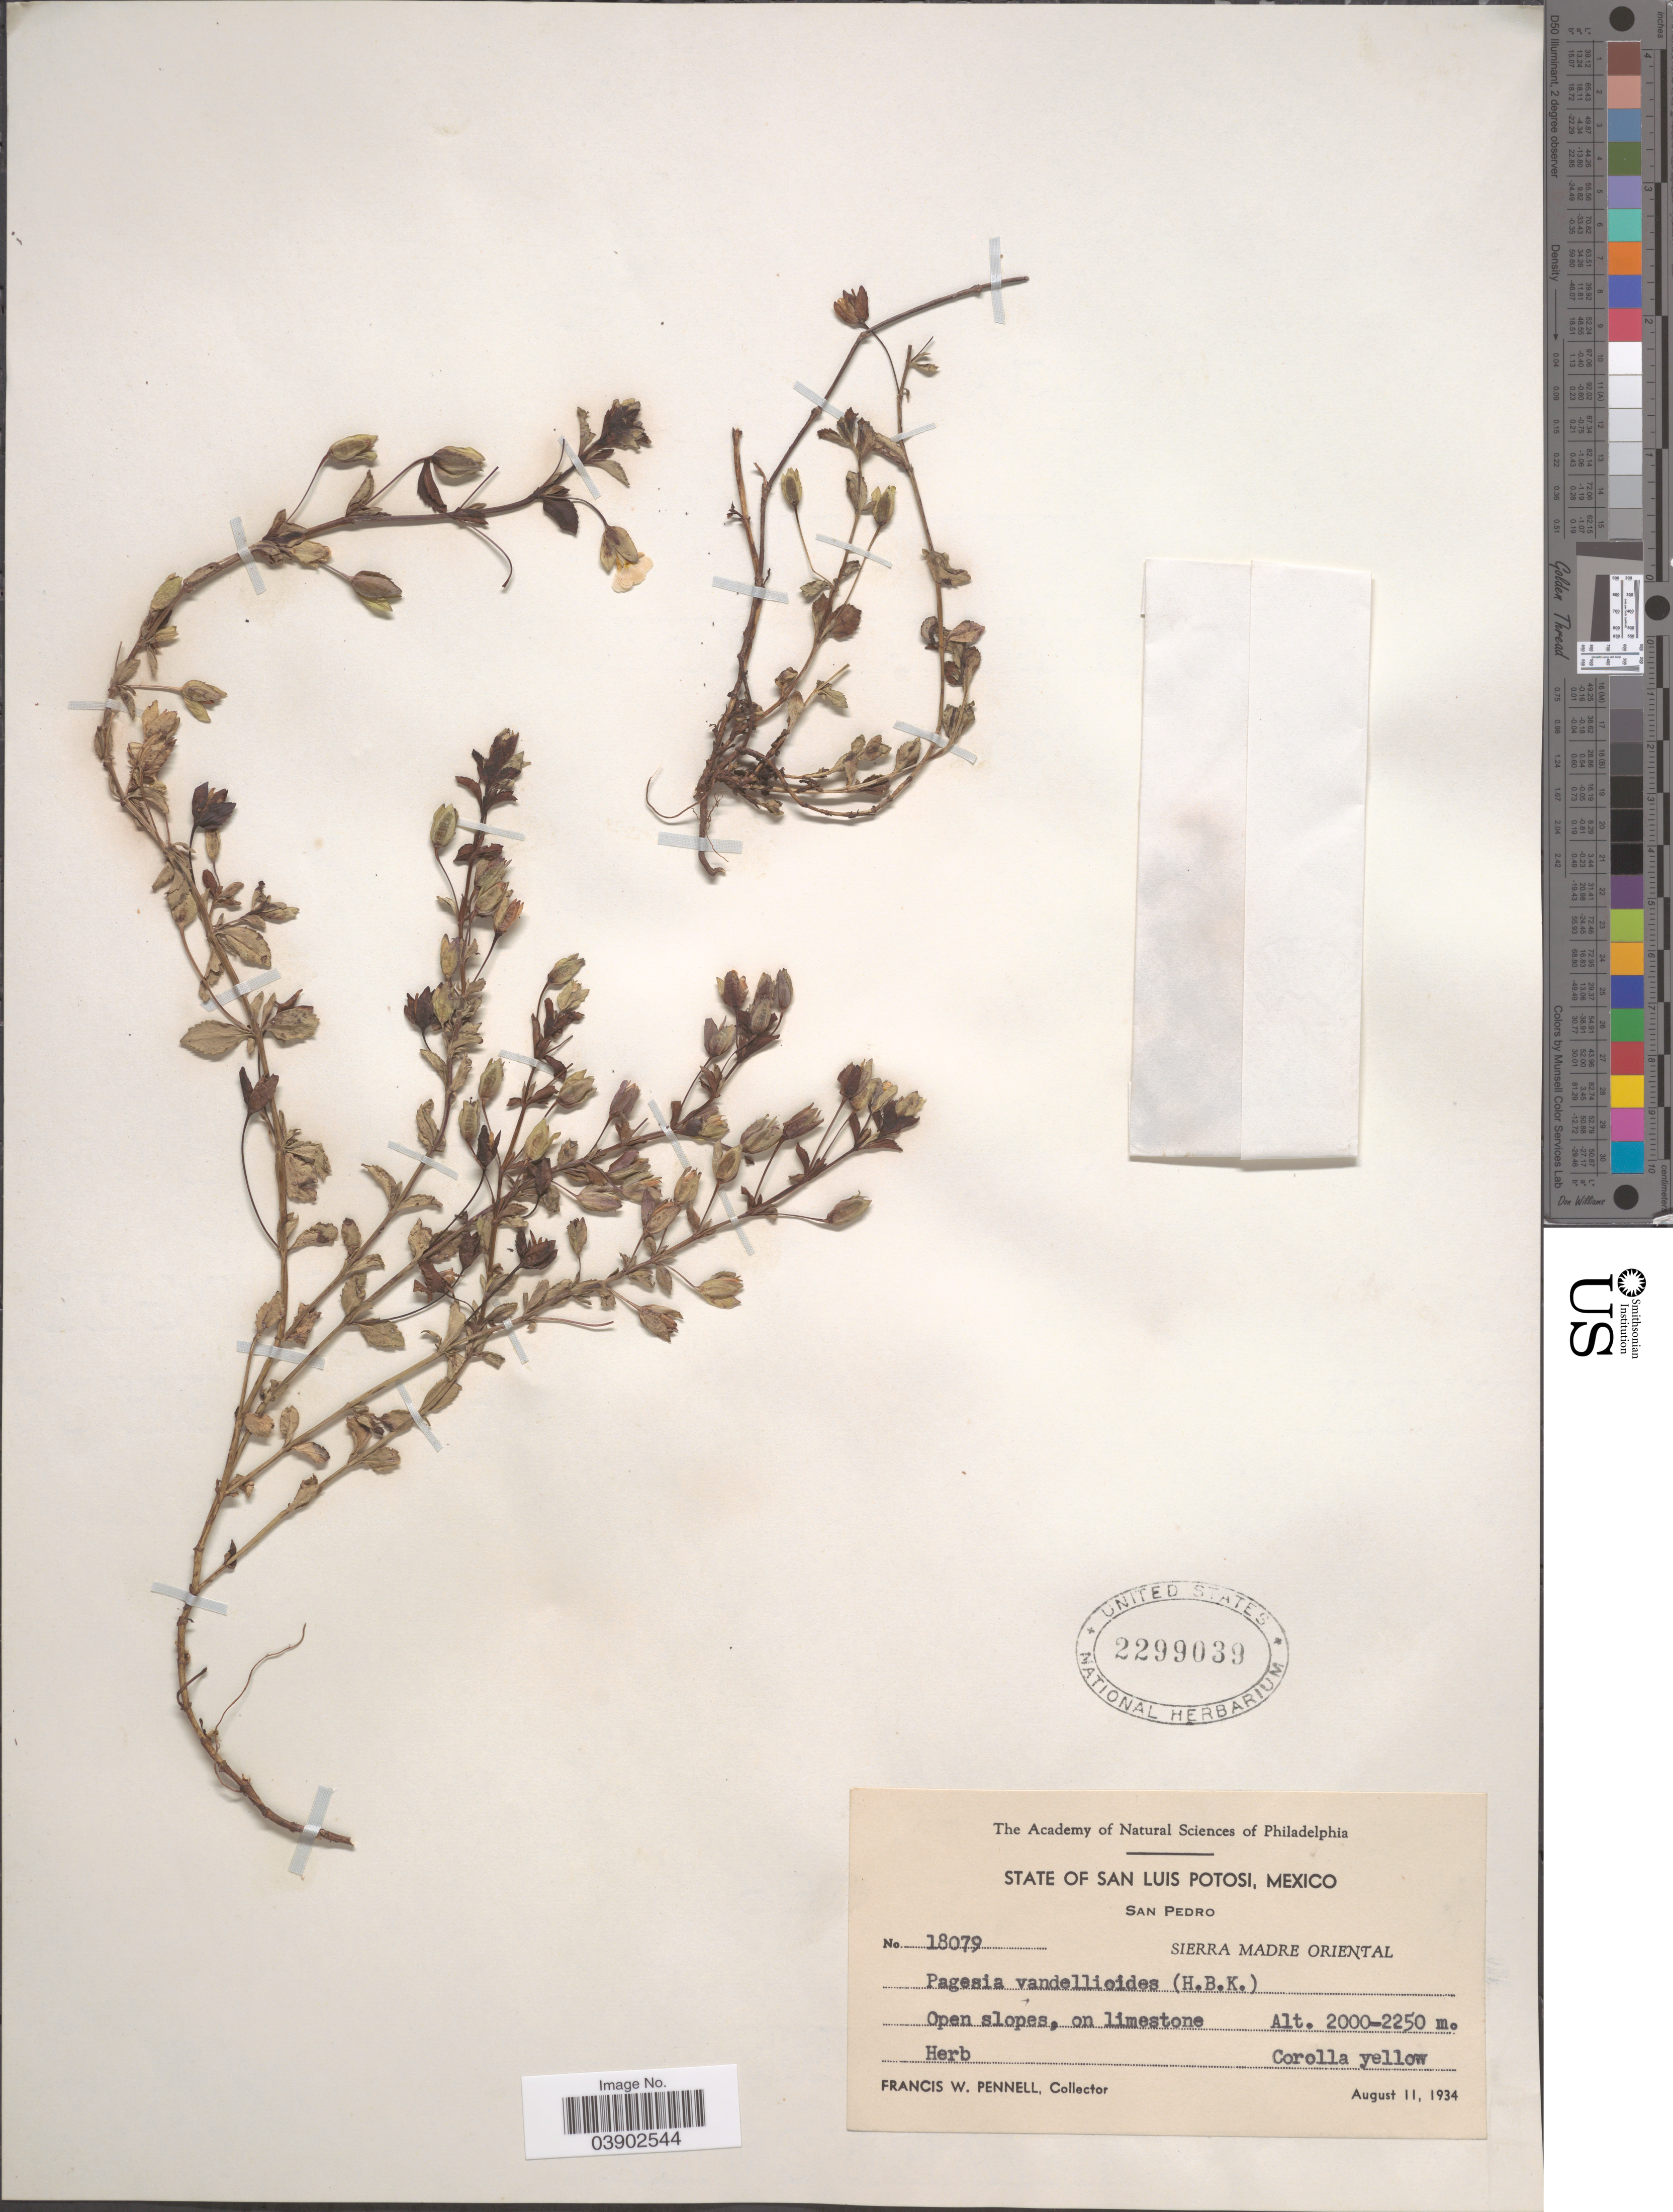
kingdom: Plantae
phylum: Tracheophyta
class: Magnoliopsida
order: Lamiales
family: Plantaginaceae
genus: Mecardonia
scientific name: Mecardonia procumbens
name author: (Mill.) Small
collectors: F. W. Pennell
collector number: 18079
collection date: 1934-08-11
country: Mexico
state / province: San Luis Potosí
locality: San Pedro. Sierra Madre Oriental.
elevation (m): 2000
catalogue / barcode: US 2299039